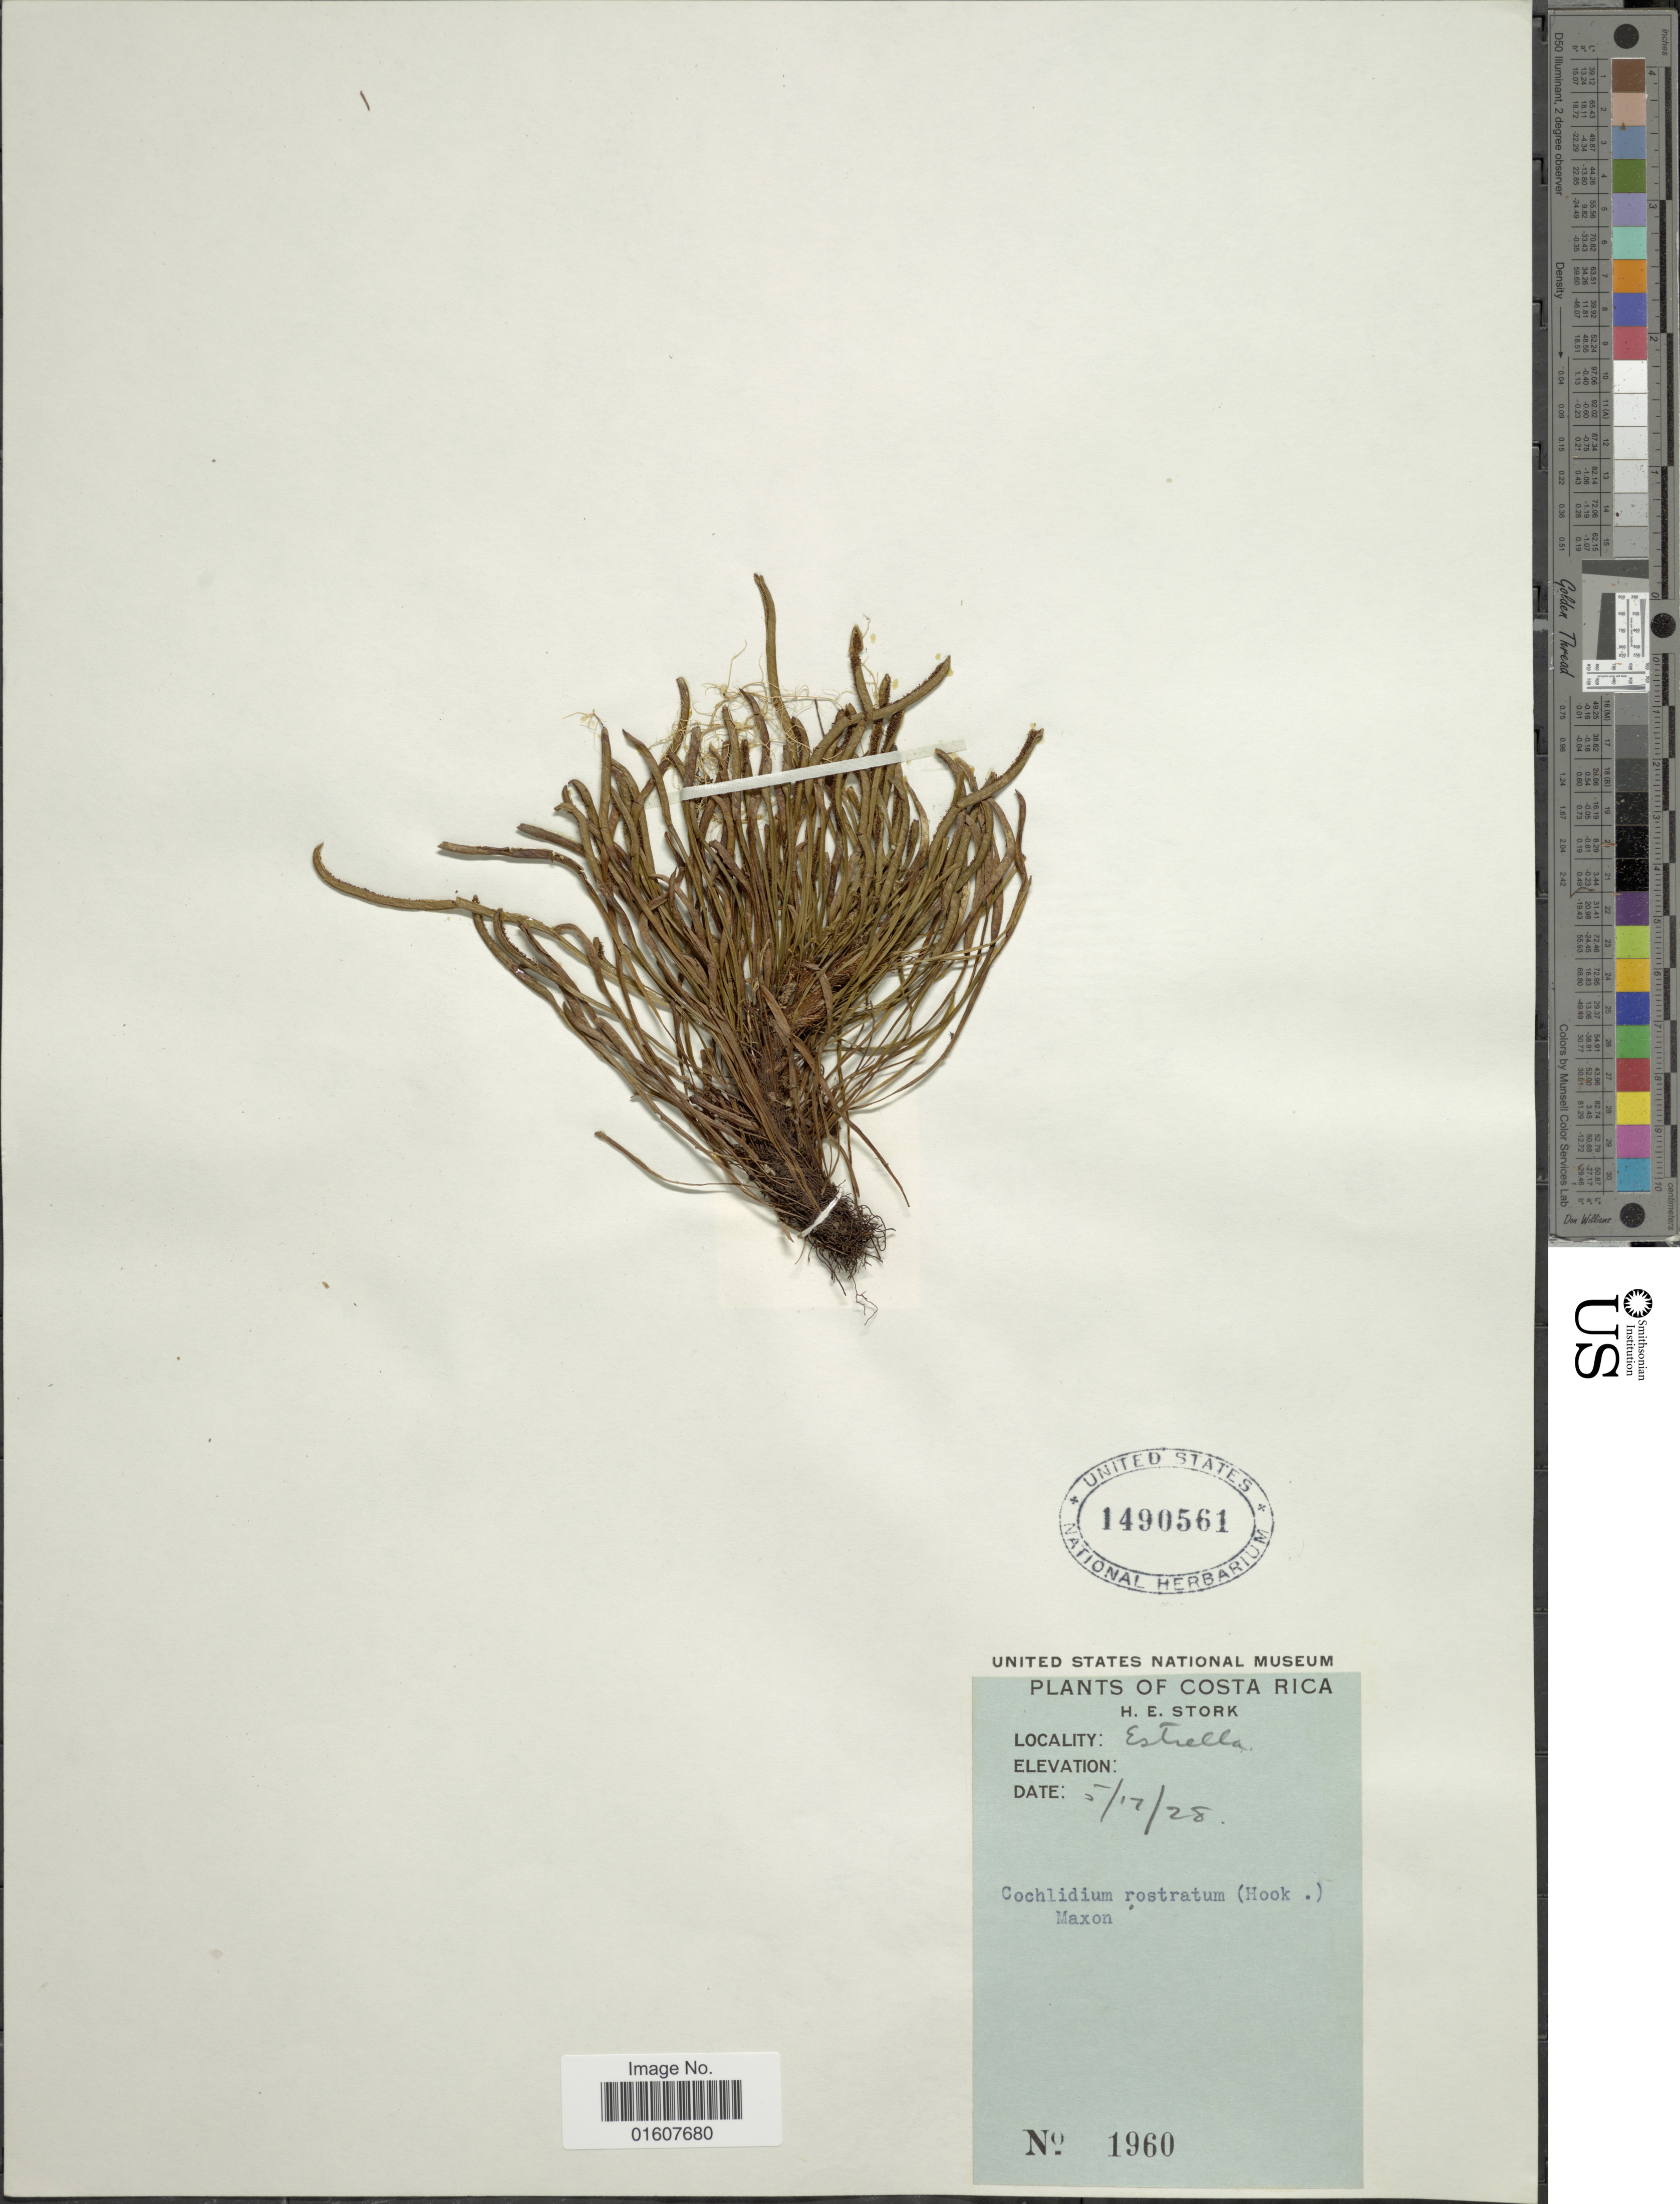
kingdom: Plantae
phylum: Tracheophyta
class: Polypodiopsida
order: Polypodiales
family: Polypodiaceae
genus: Cochlidium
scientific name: Cochlidium rostratum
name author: (Hook.) Maxon ex C. Chr.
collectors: H. E. Stork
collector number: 1960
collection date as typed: Transcribed d/m/y: 17/5/28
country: Costa Rica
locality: Estrella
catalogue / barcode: US 1490561